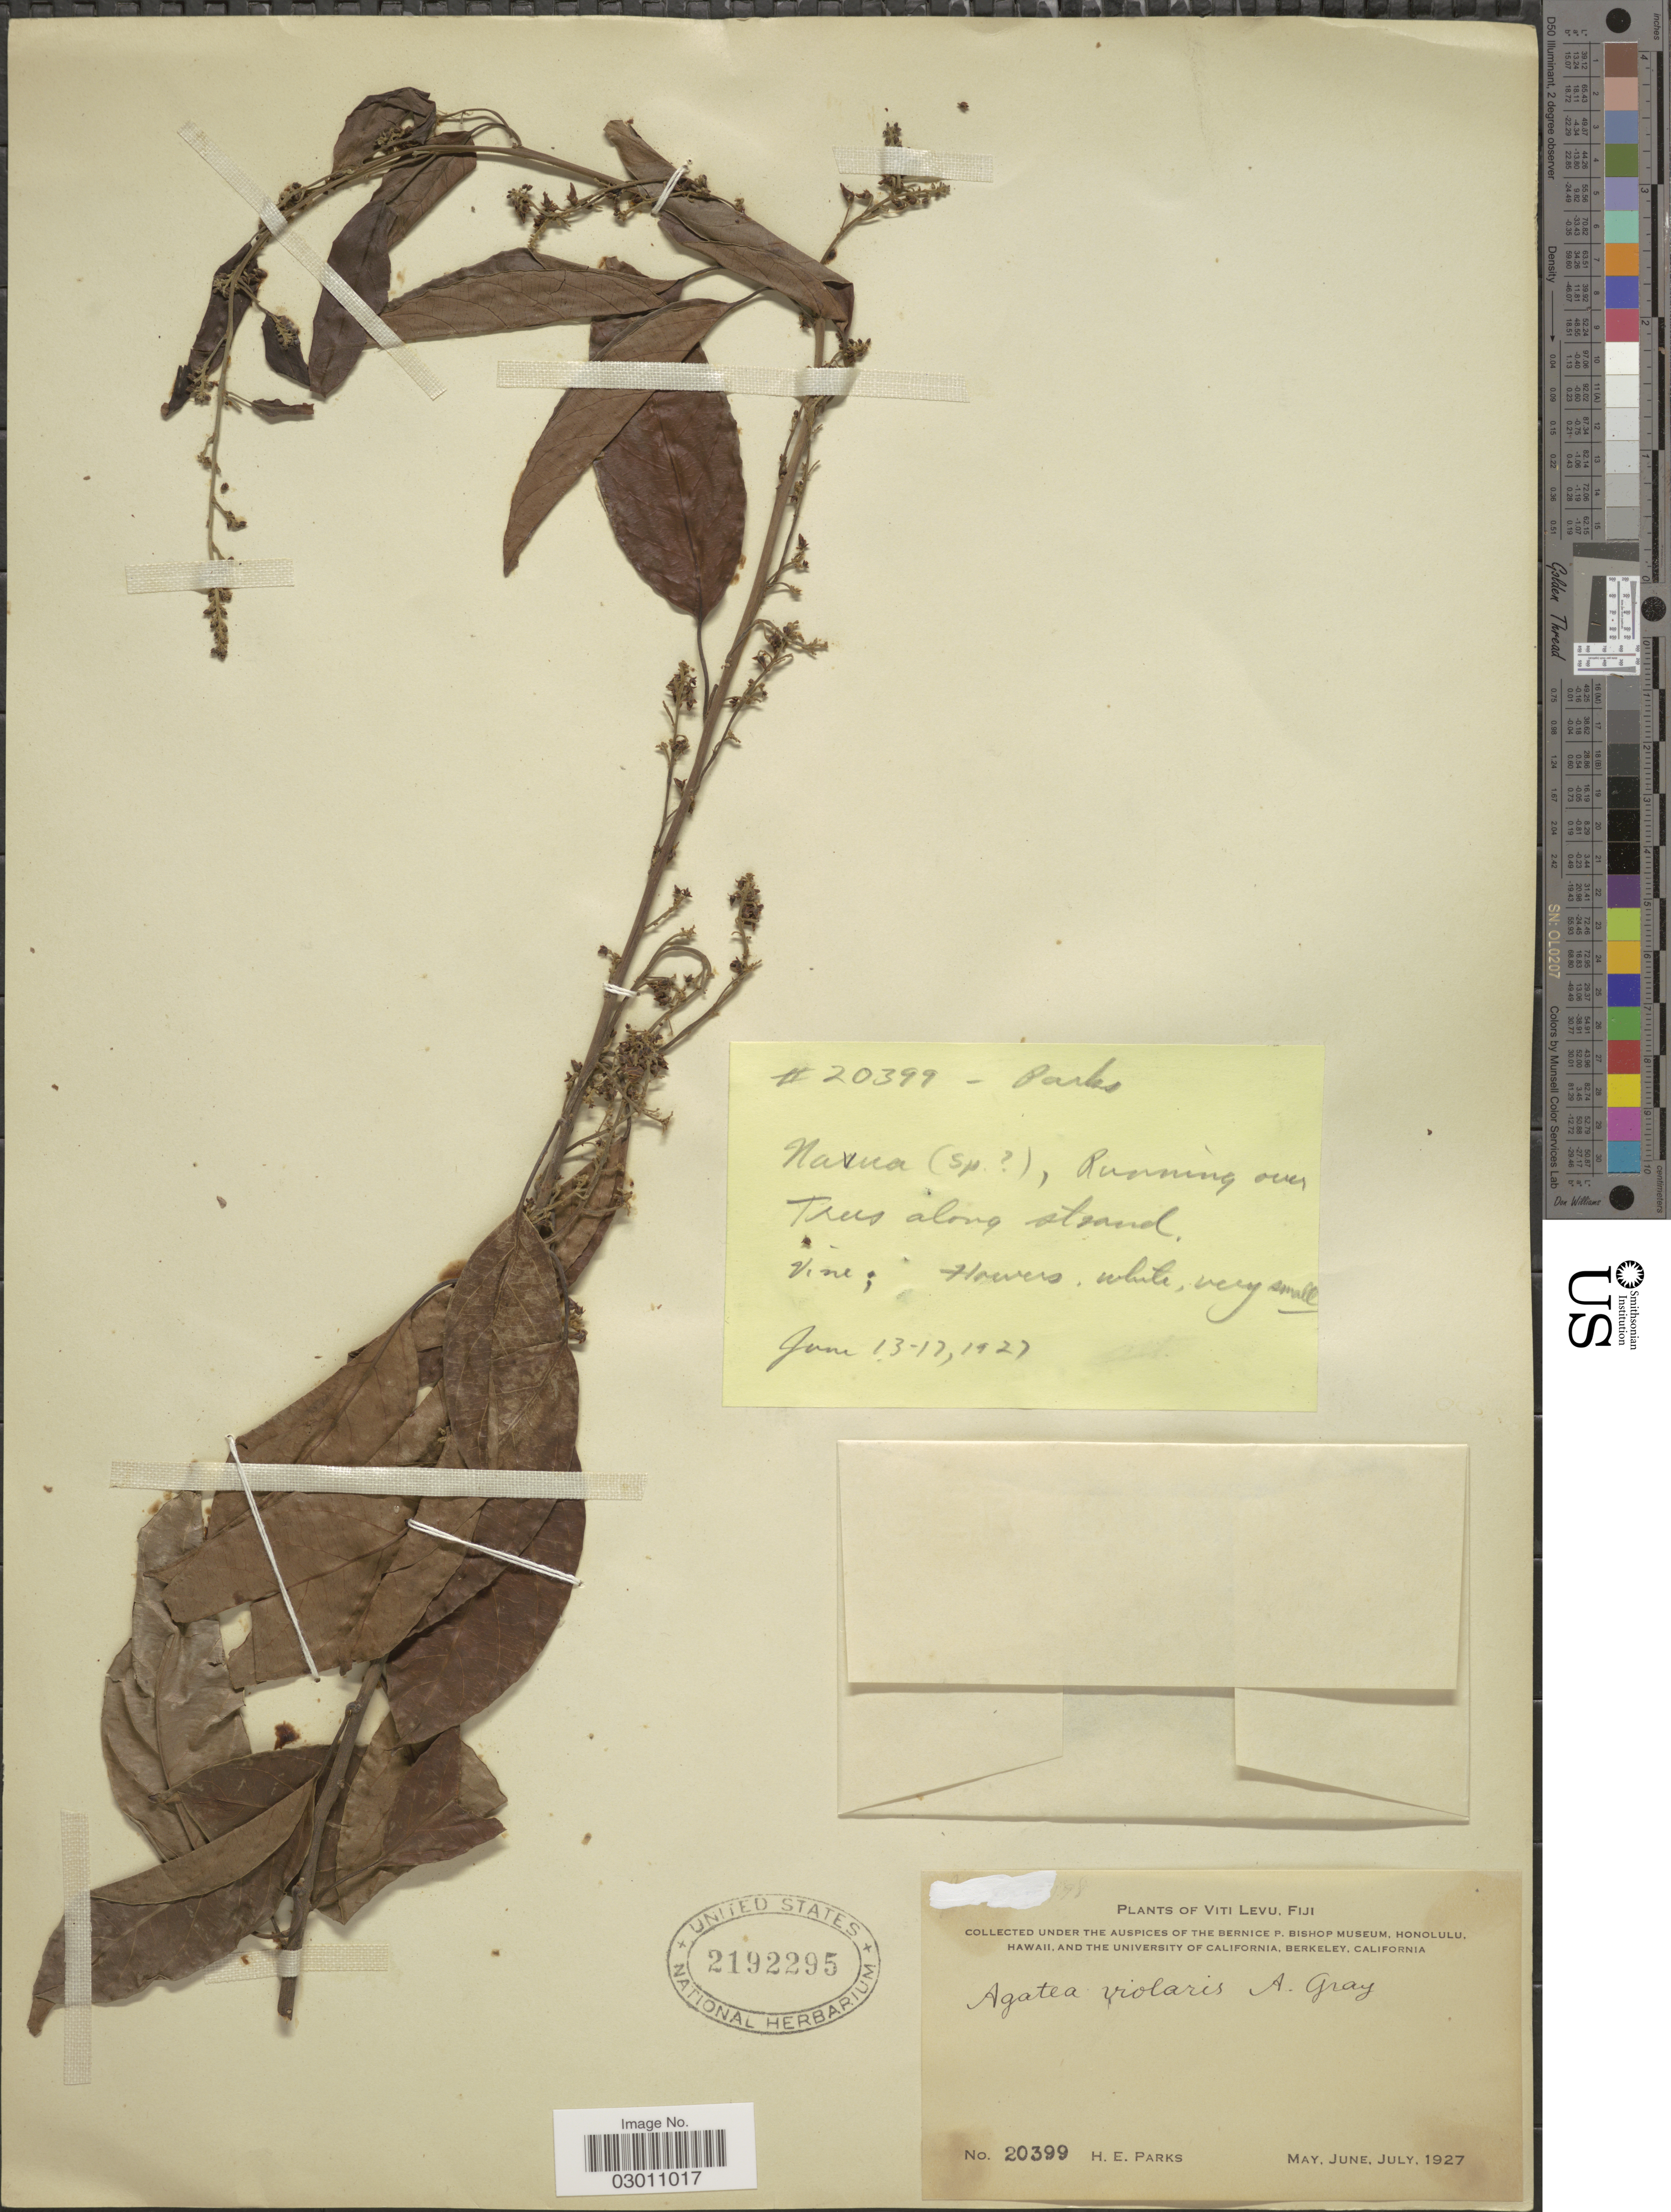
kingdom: Plantae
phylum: Tracheophyta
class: Magnoliopsida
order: Malpighiales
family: Violaceae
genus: Agatea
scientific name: Agatea violaris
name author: A. Gray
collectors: H. E. Parks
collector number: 20399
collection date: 1927-06-13/1927-06-17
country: Fiji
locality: Viti Levu. Along strand.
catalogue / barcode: US 2192295